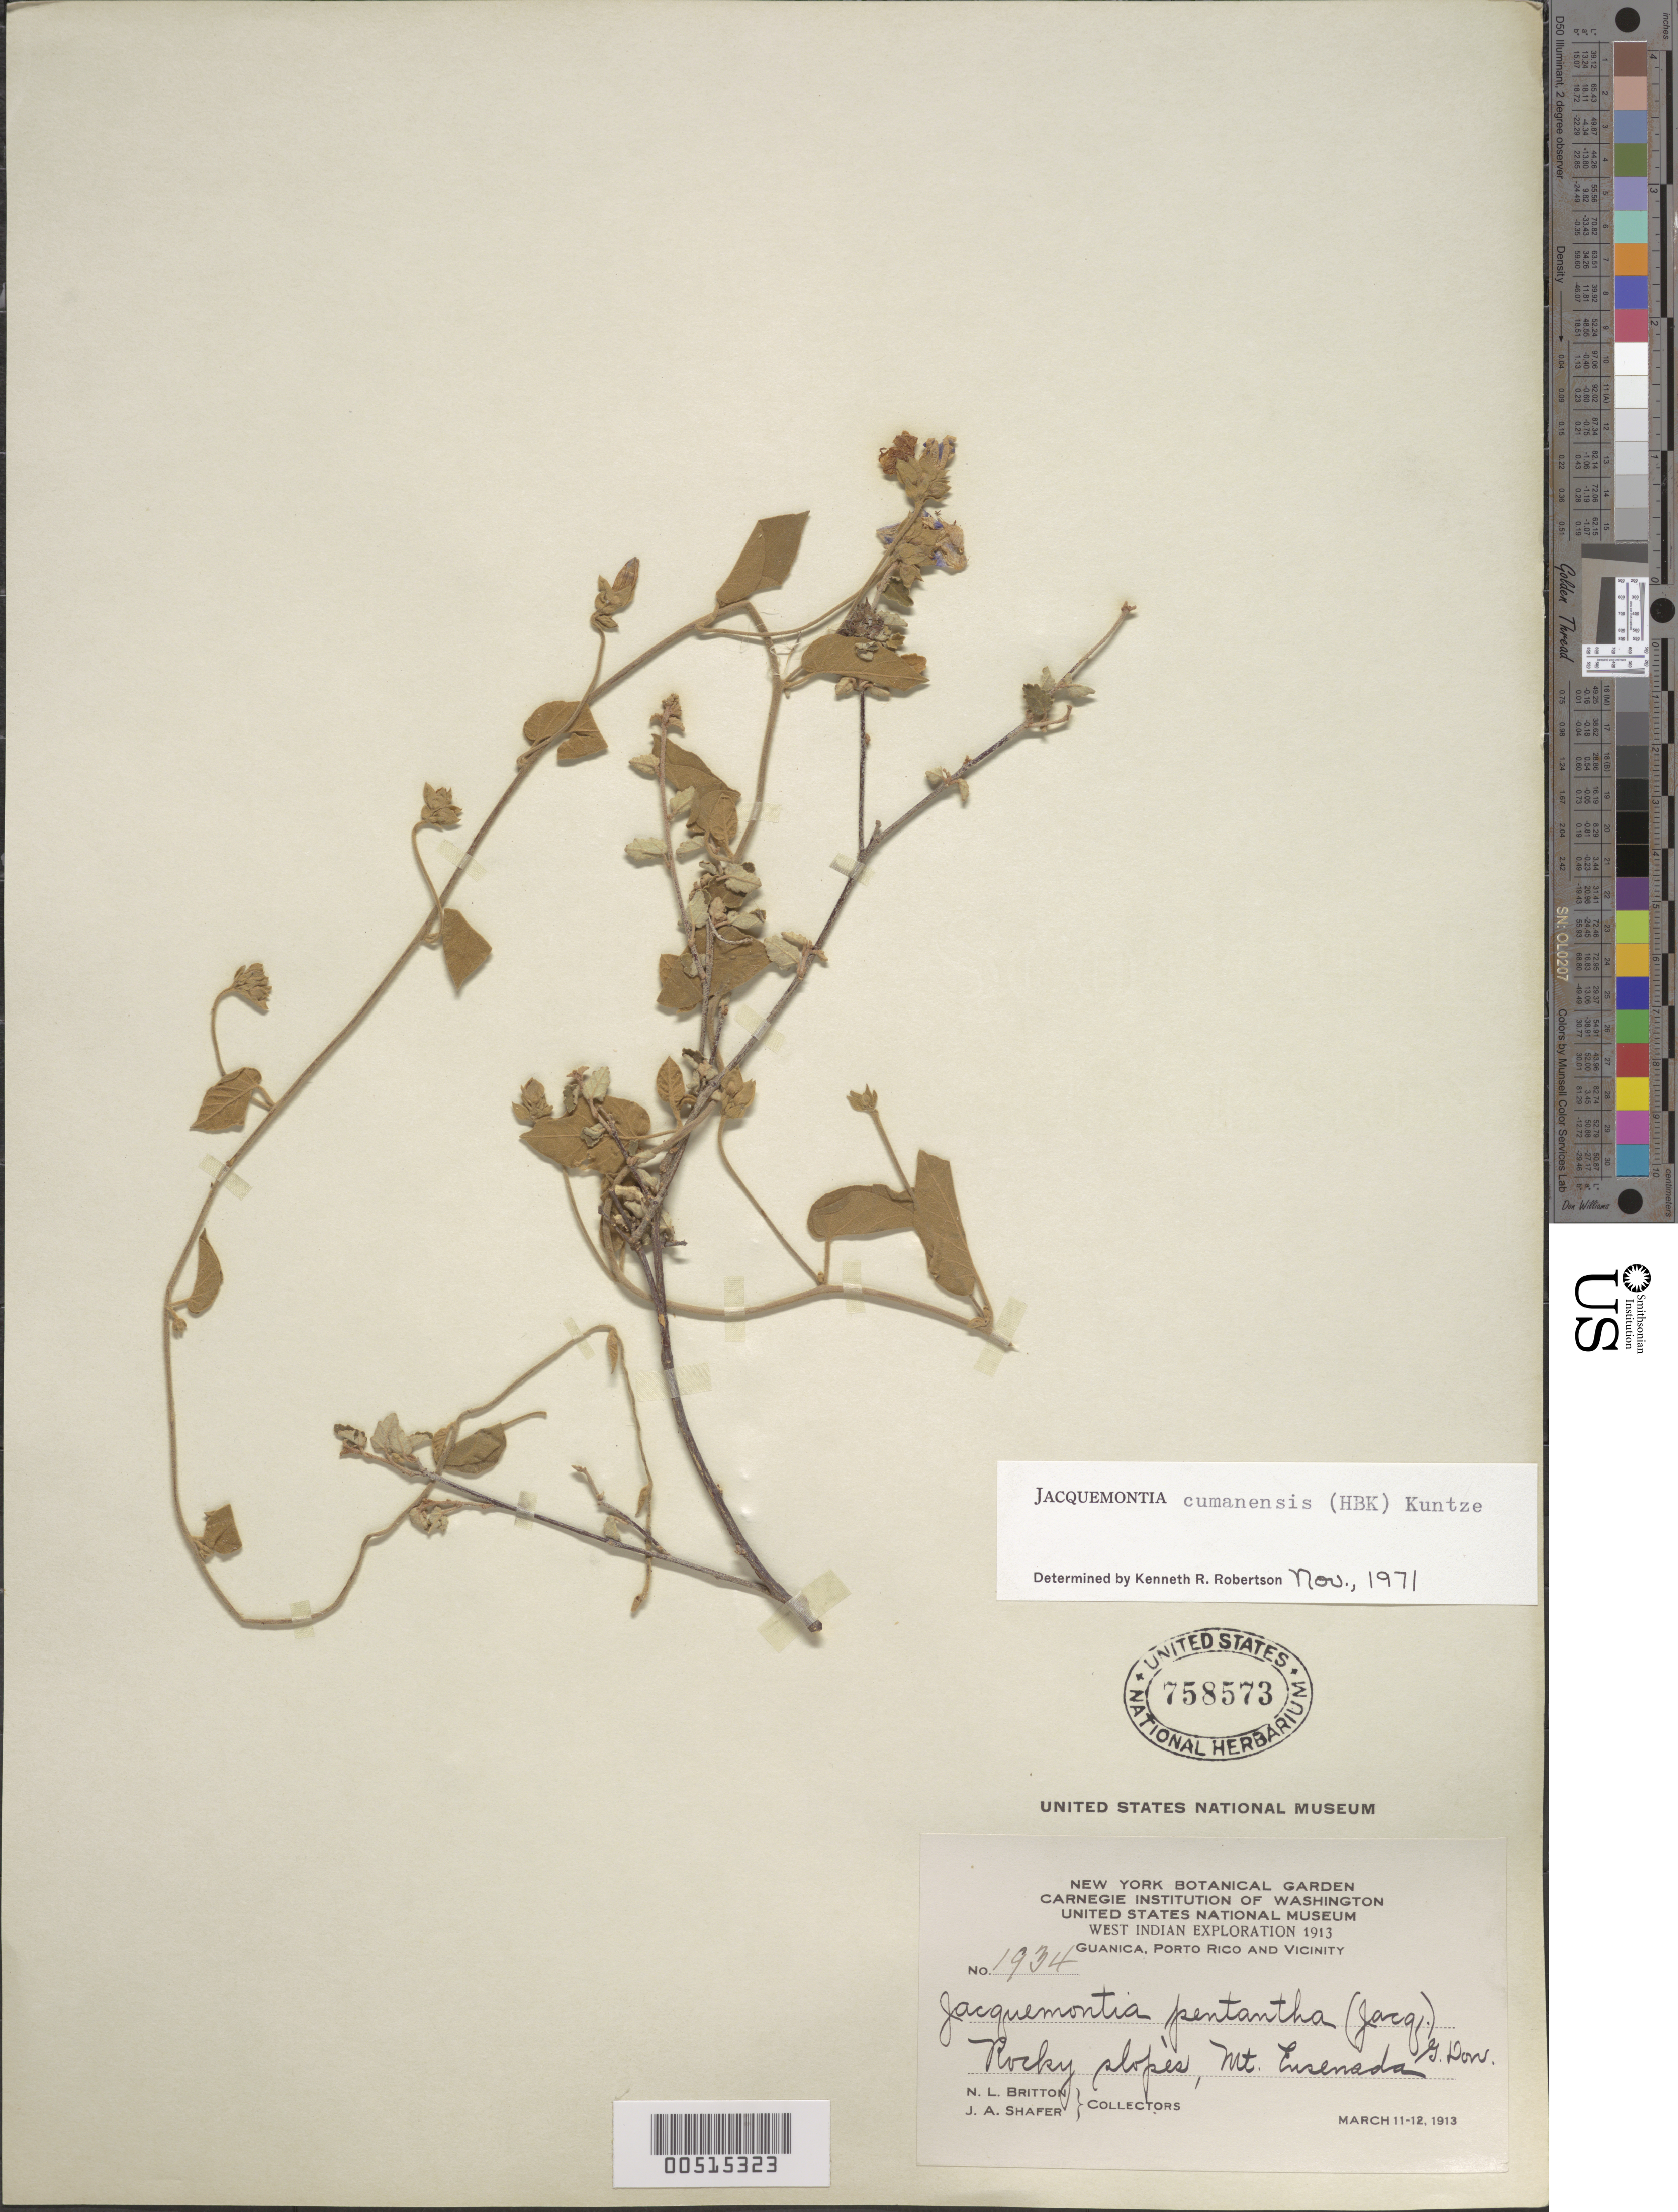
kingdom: Plantae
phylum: Tracheophyta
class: Magnoliopsida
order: Solanales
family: Convolvulaceae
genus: Jacquemontia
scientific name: Jacquemontia cumanensis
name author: (Kuntze) Kuntze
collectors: N. Britton & J. A. Shafer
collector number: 1934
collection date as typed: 11 Mar 1913 to 12 Mar 1913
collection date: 1913-03-11/1913-03-12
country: Puerto Rico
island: Greater Antilles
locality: Guanica, Mt. Eusenada. Rocky slopes.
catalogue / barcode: US 758573